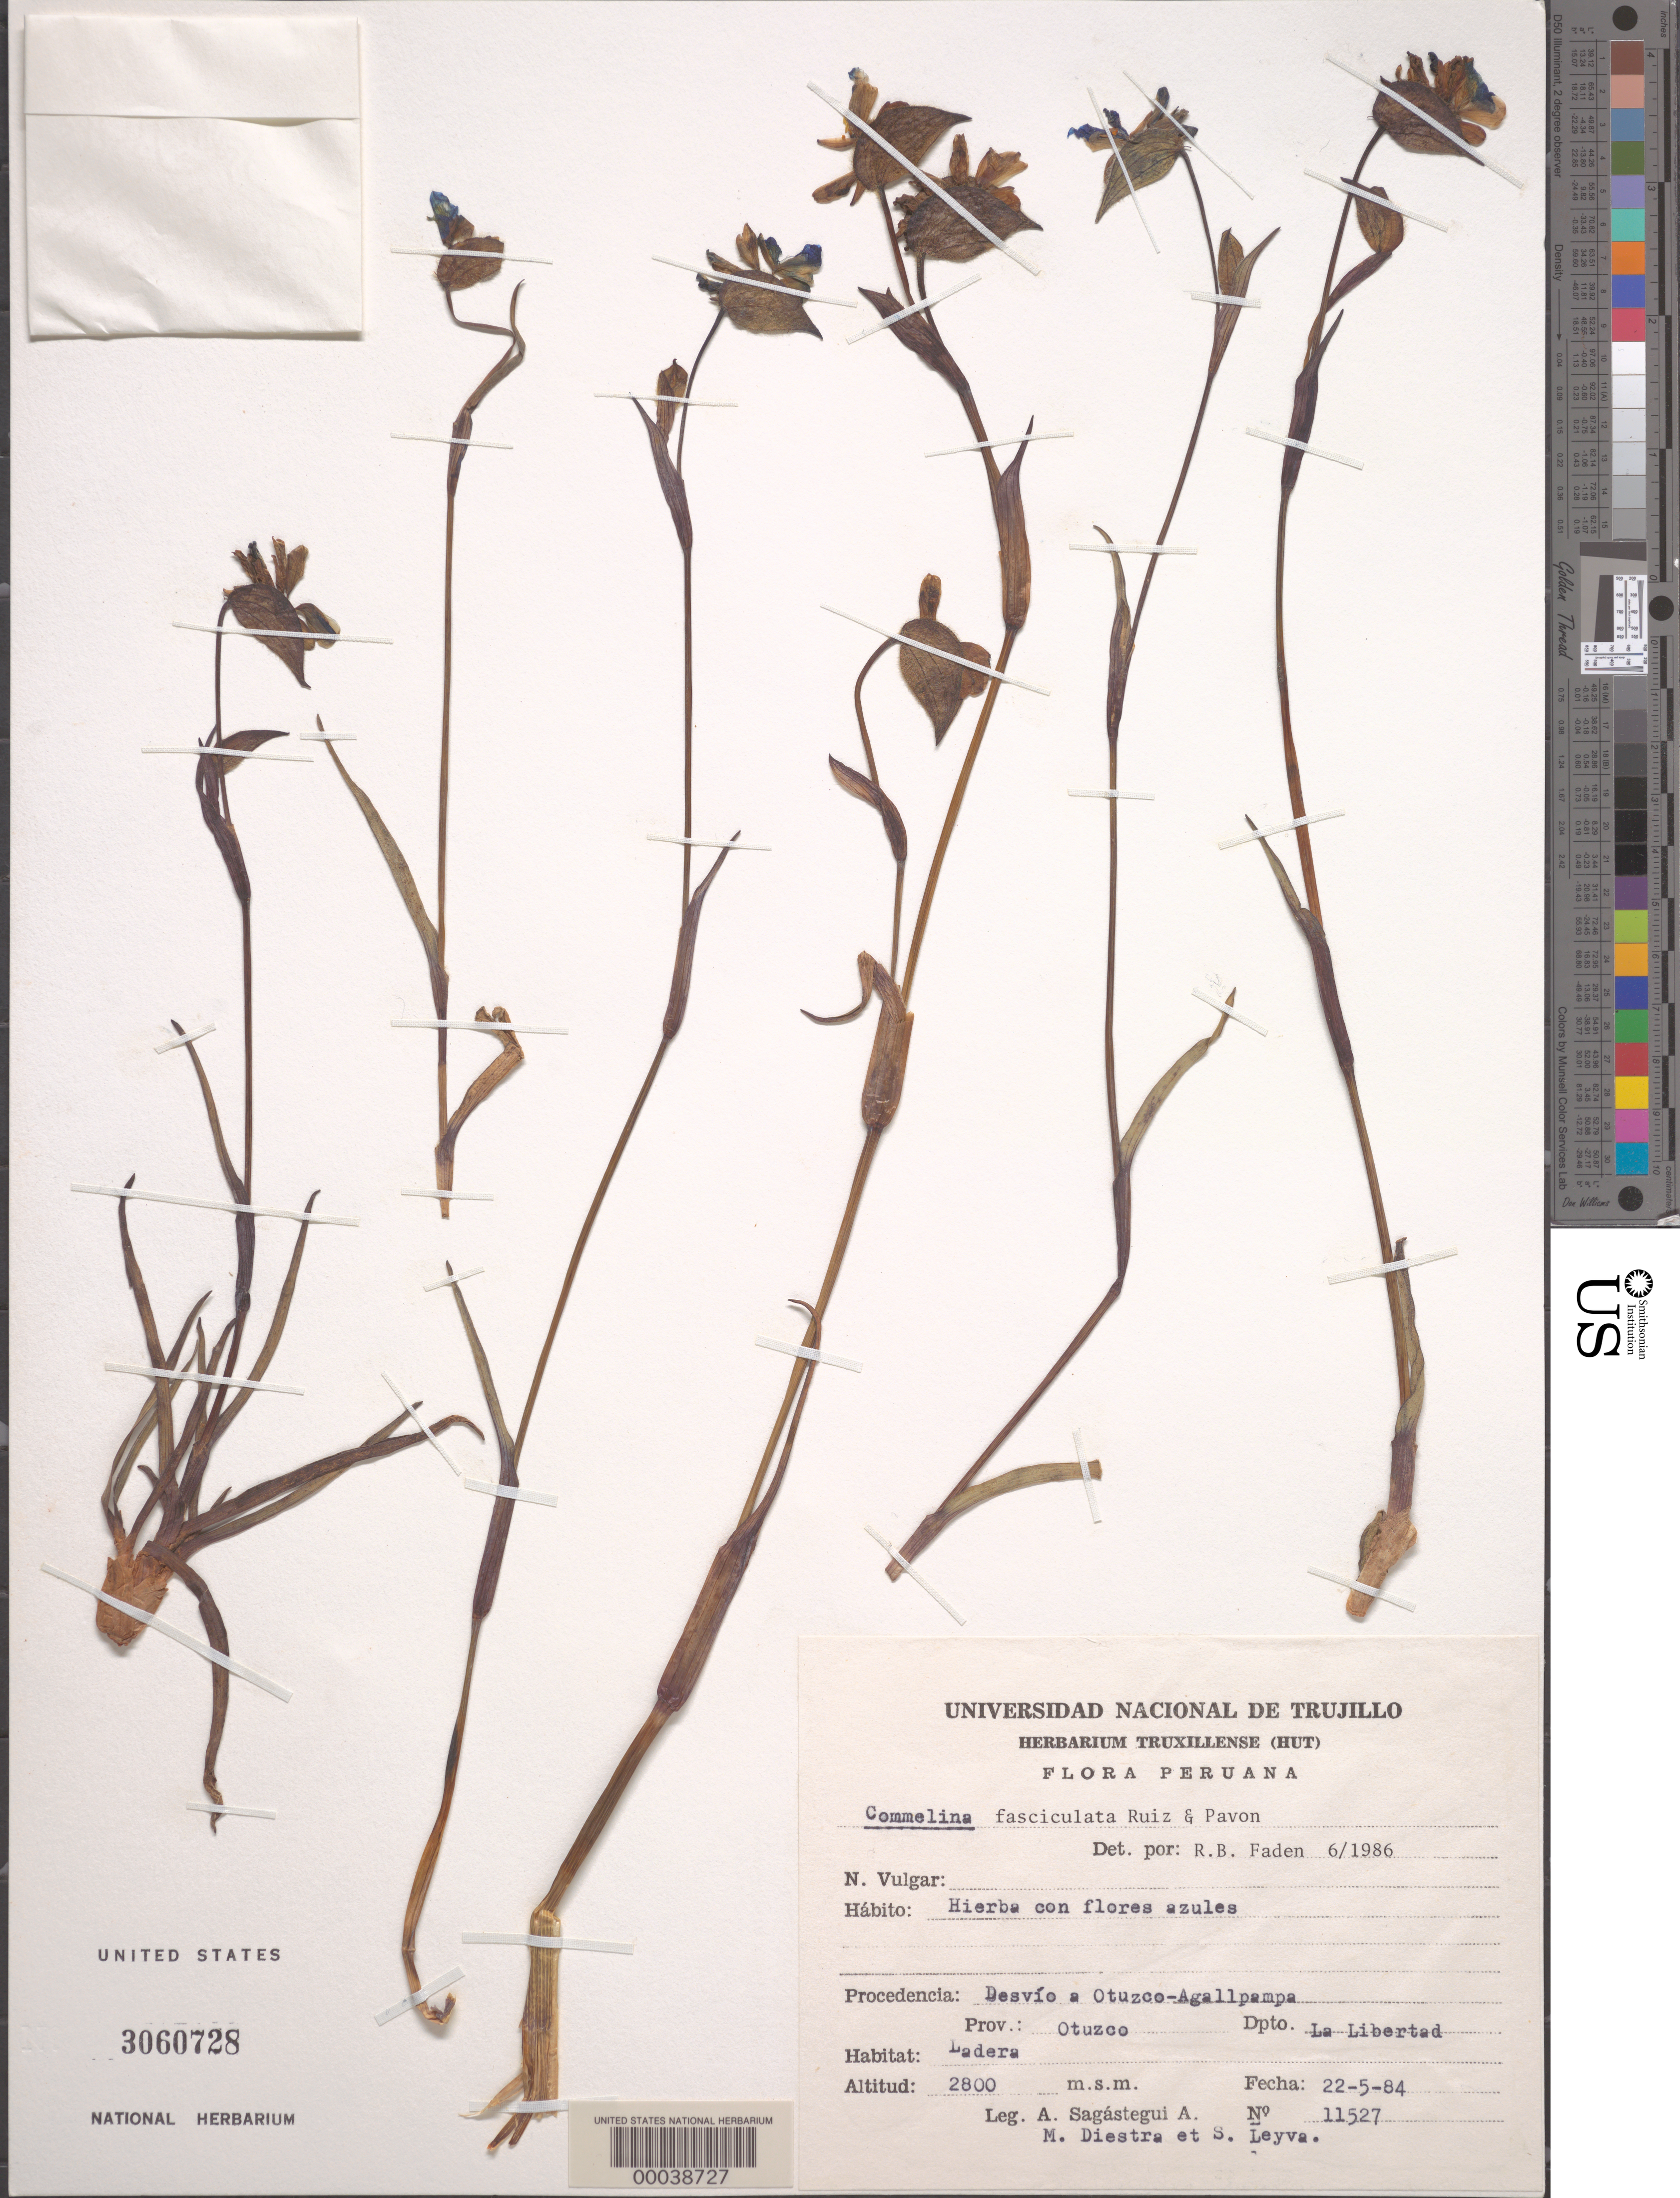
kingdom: Plantae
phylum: Tracheophyta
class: Liliopsida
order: Commelinales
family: Commelinaceae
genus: Commelina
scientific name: Commelina fasciculata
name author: Ruiz & Pav.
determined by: Faden, Robert B., (US), Smithsonian Institution - National Museum of Natural History (UNITED STATES)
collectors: A. Sagástegui A.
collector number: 11527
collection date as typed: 22 May 1984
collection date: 1984-05-22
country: Peru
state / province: La Libertad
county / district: Otuzco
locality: Otuzco-agallpampa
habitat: Slope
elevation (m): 2800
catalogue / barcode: US 3060728